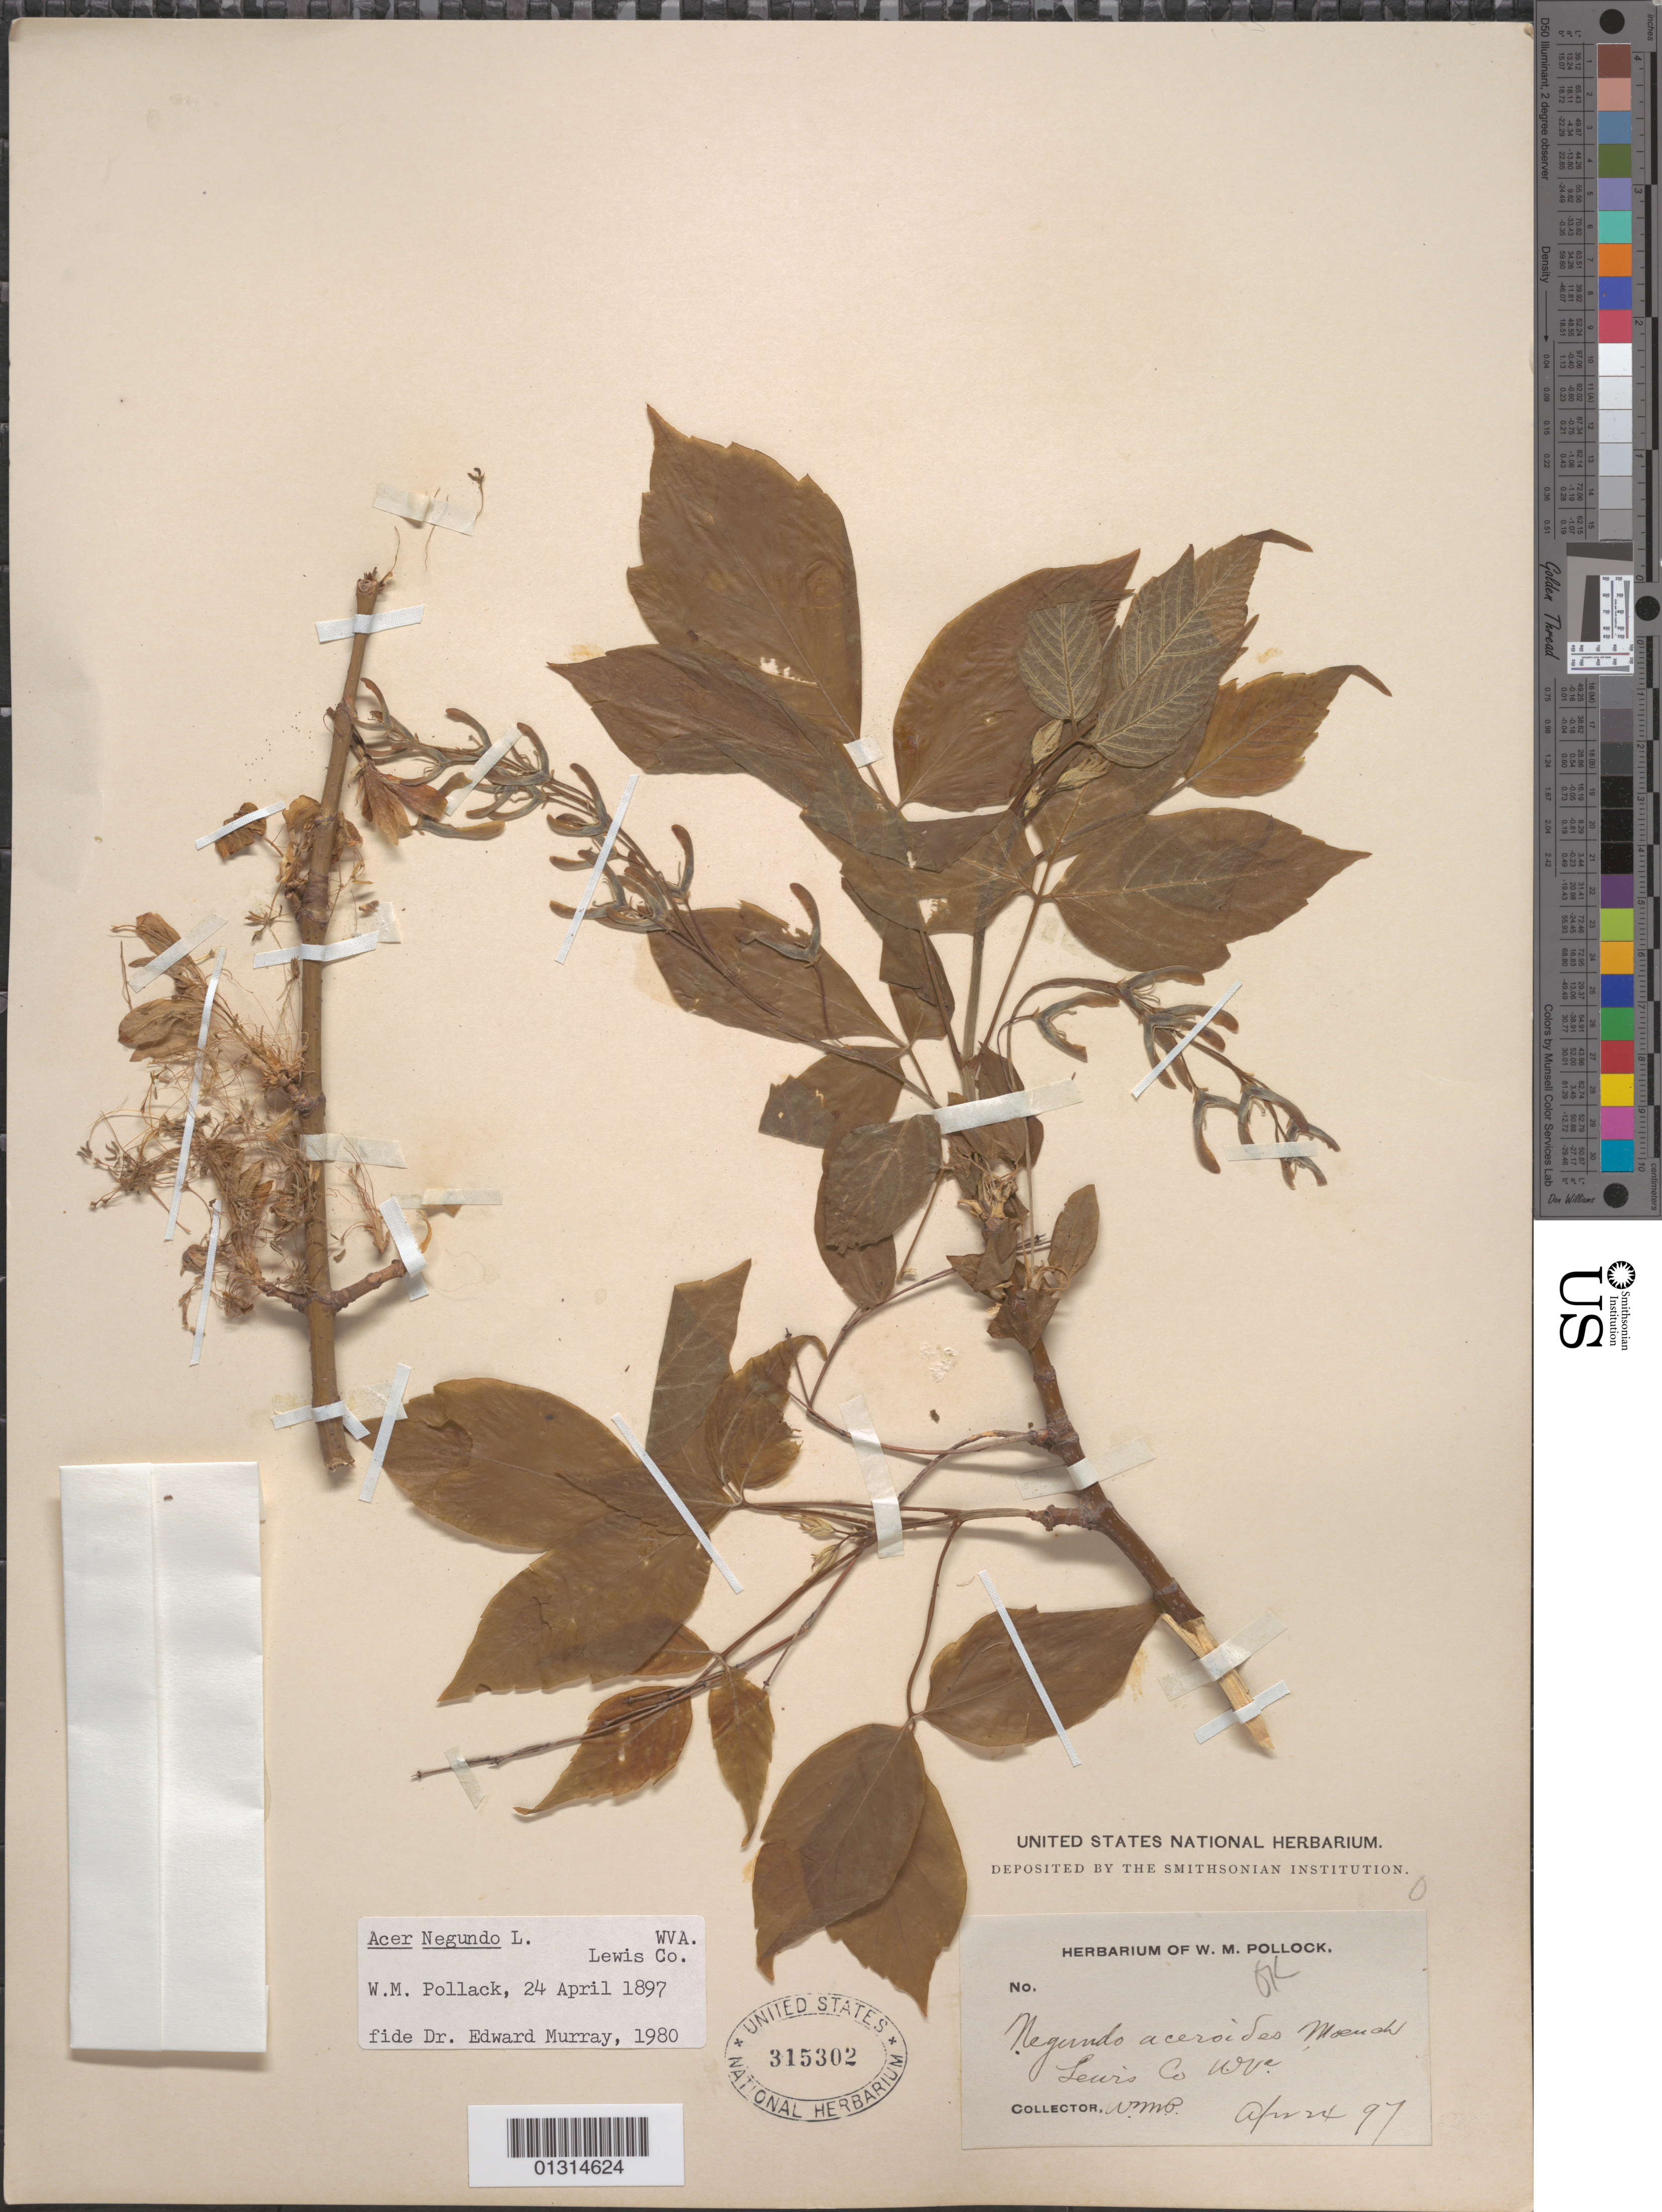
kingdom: Plantae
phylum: Tracheophyta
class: Magnoliopsida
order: Sapindales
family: Sapindaceae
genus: Acer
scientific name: Acer negundo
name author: L.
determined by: Murray, Edward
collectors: W. M. Pollock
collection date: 1897-04-24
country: United States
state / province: West Virginia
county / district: Lewis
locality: Lewis County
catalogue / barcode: US 315302